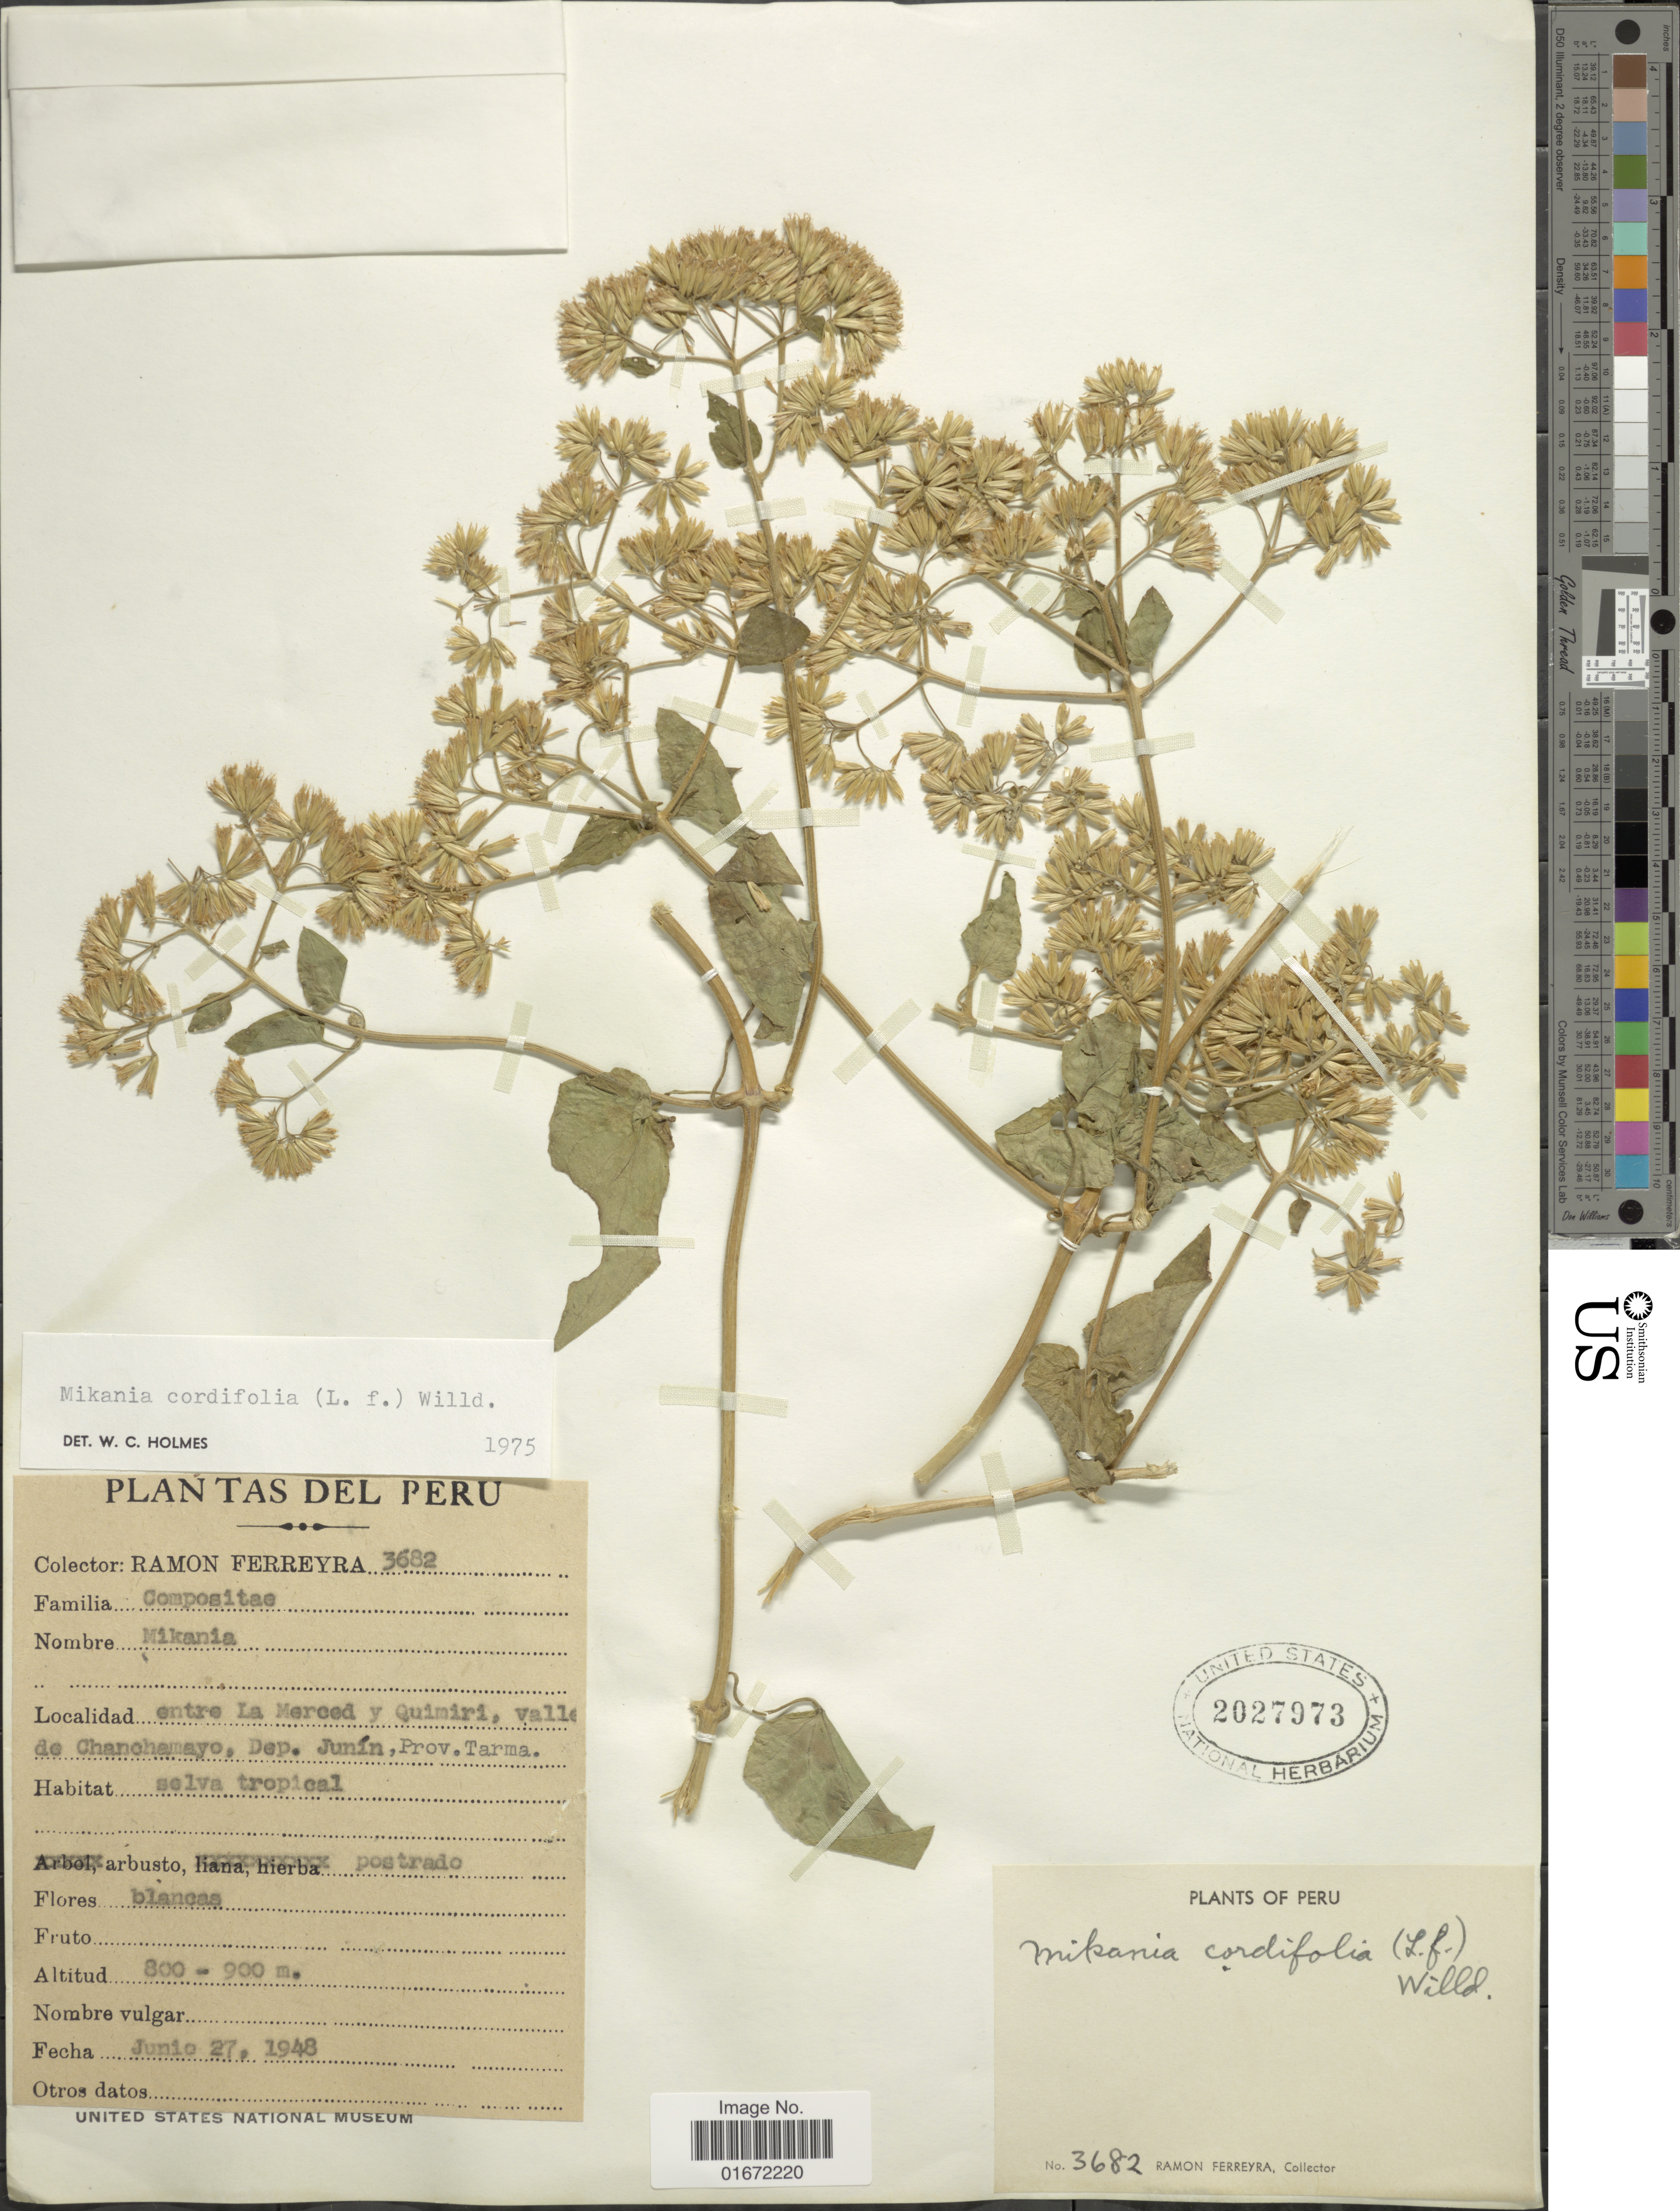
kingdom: Plantae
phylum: Tracheophyta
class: Magnoliopsida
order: Asterales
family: Asteraceae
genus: Mikania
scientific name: Mikania cordifolia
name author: Kunth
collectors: R. A. Ferreyra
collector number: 3682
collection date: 1948-06-27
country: Peru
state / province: Junín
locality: Entre La Merced y Quimiri, Valle de Chanchamayo, Dep. Junín, Prov. Tarma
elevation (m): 800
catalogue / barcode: US 2027973